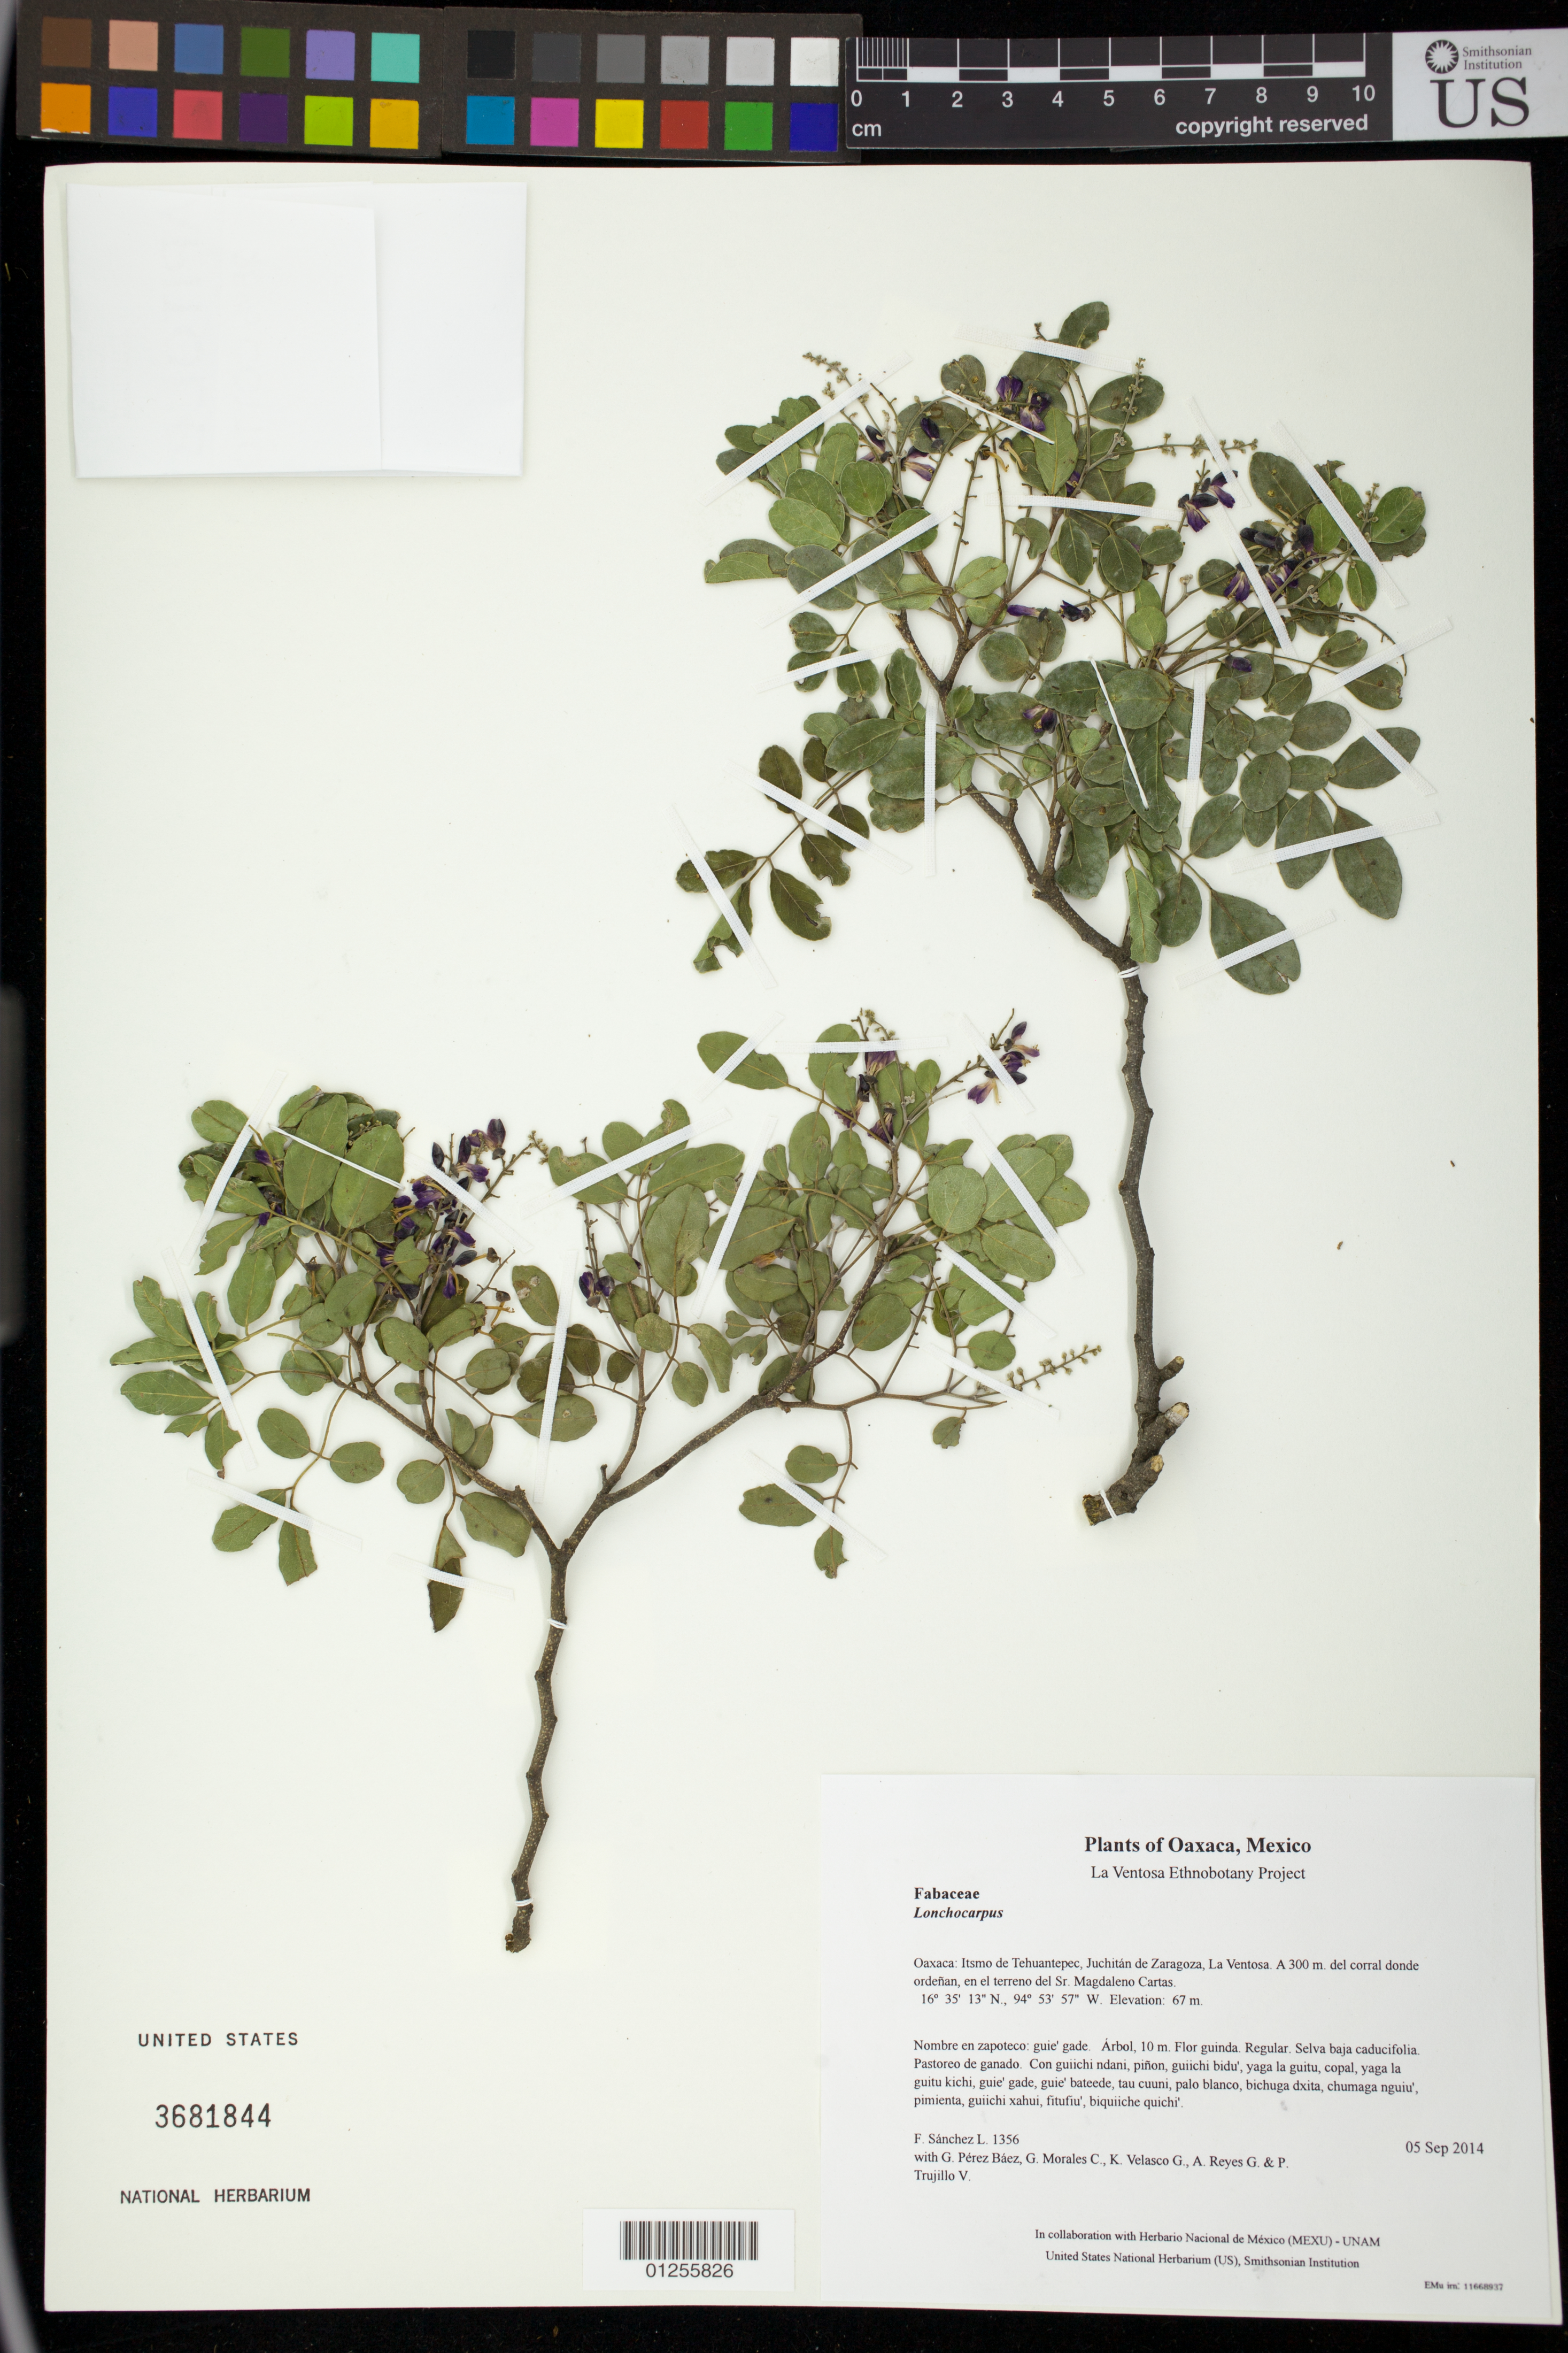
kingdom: Plantae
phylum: Tracheophyta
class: Magnoliopsida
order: Fabales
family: Fabaceae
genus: Lonchocarpus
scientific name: Lonchocarpus lanceolatus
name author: Benth.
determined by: Sousa S., Mario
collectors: F. Sánchez L., G. Pérez Báez, G. Morales C., K. Velasco G., A. Reyes G. & P. Trujillo V.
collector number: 1356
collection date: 2014-09-05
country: Mexico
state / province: Oaxaca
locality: Itsmo de Tehuantepec, Juchitán de Zaragoza, La Ventosa. A 300 m. del corral donde ordeñan, en el terreno del Sr. Magdaleno Cartas.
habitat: Selva baja caducifolia. Pastoreo de ganado.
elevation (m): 67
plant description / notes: JEBOT, MEXU, SERO, US; Yaga. 10 m. Guie' guinda. Nuu.; caperna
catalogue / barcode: US 3681844